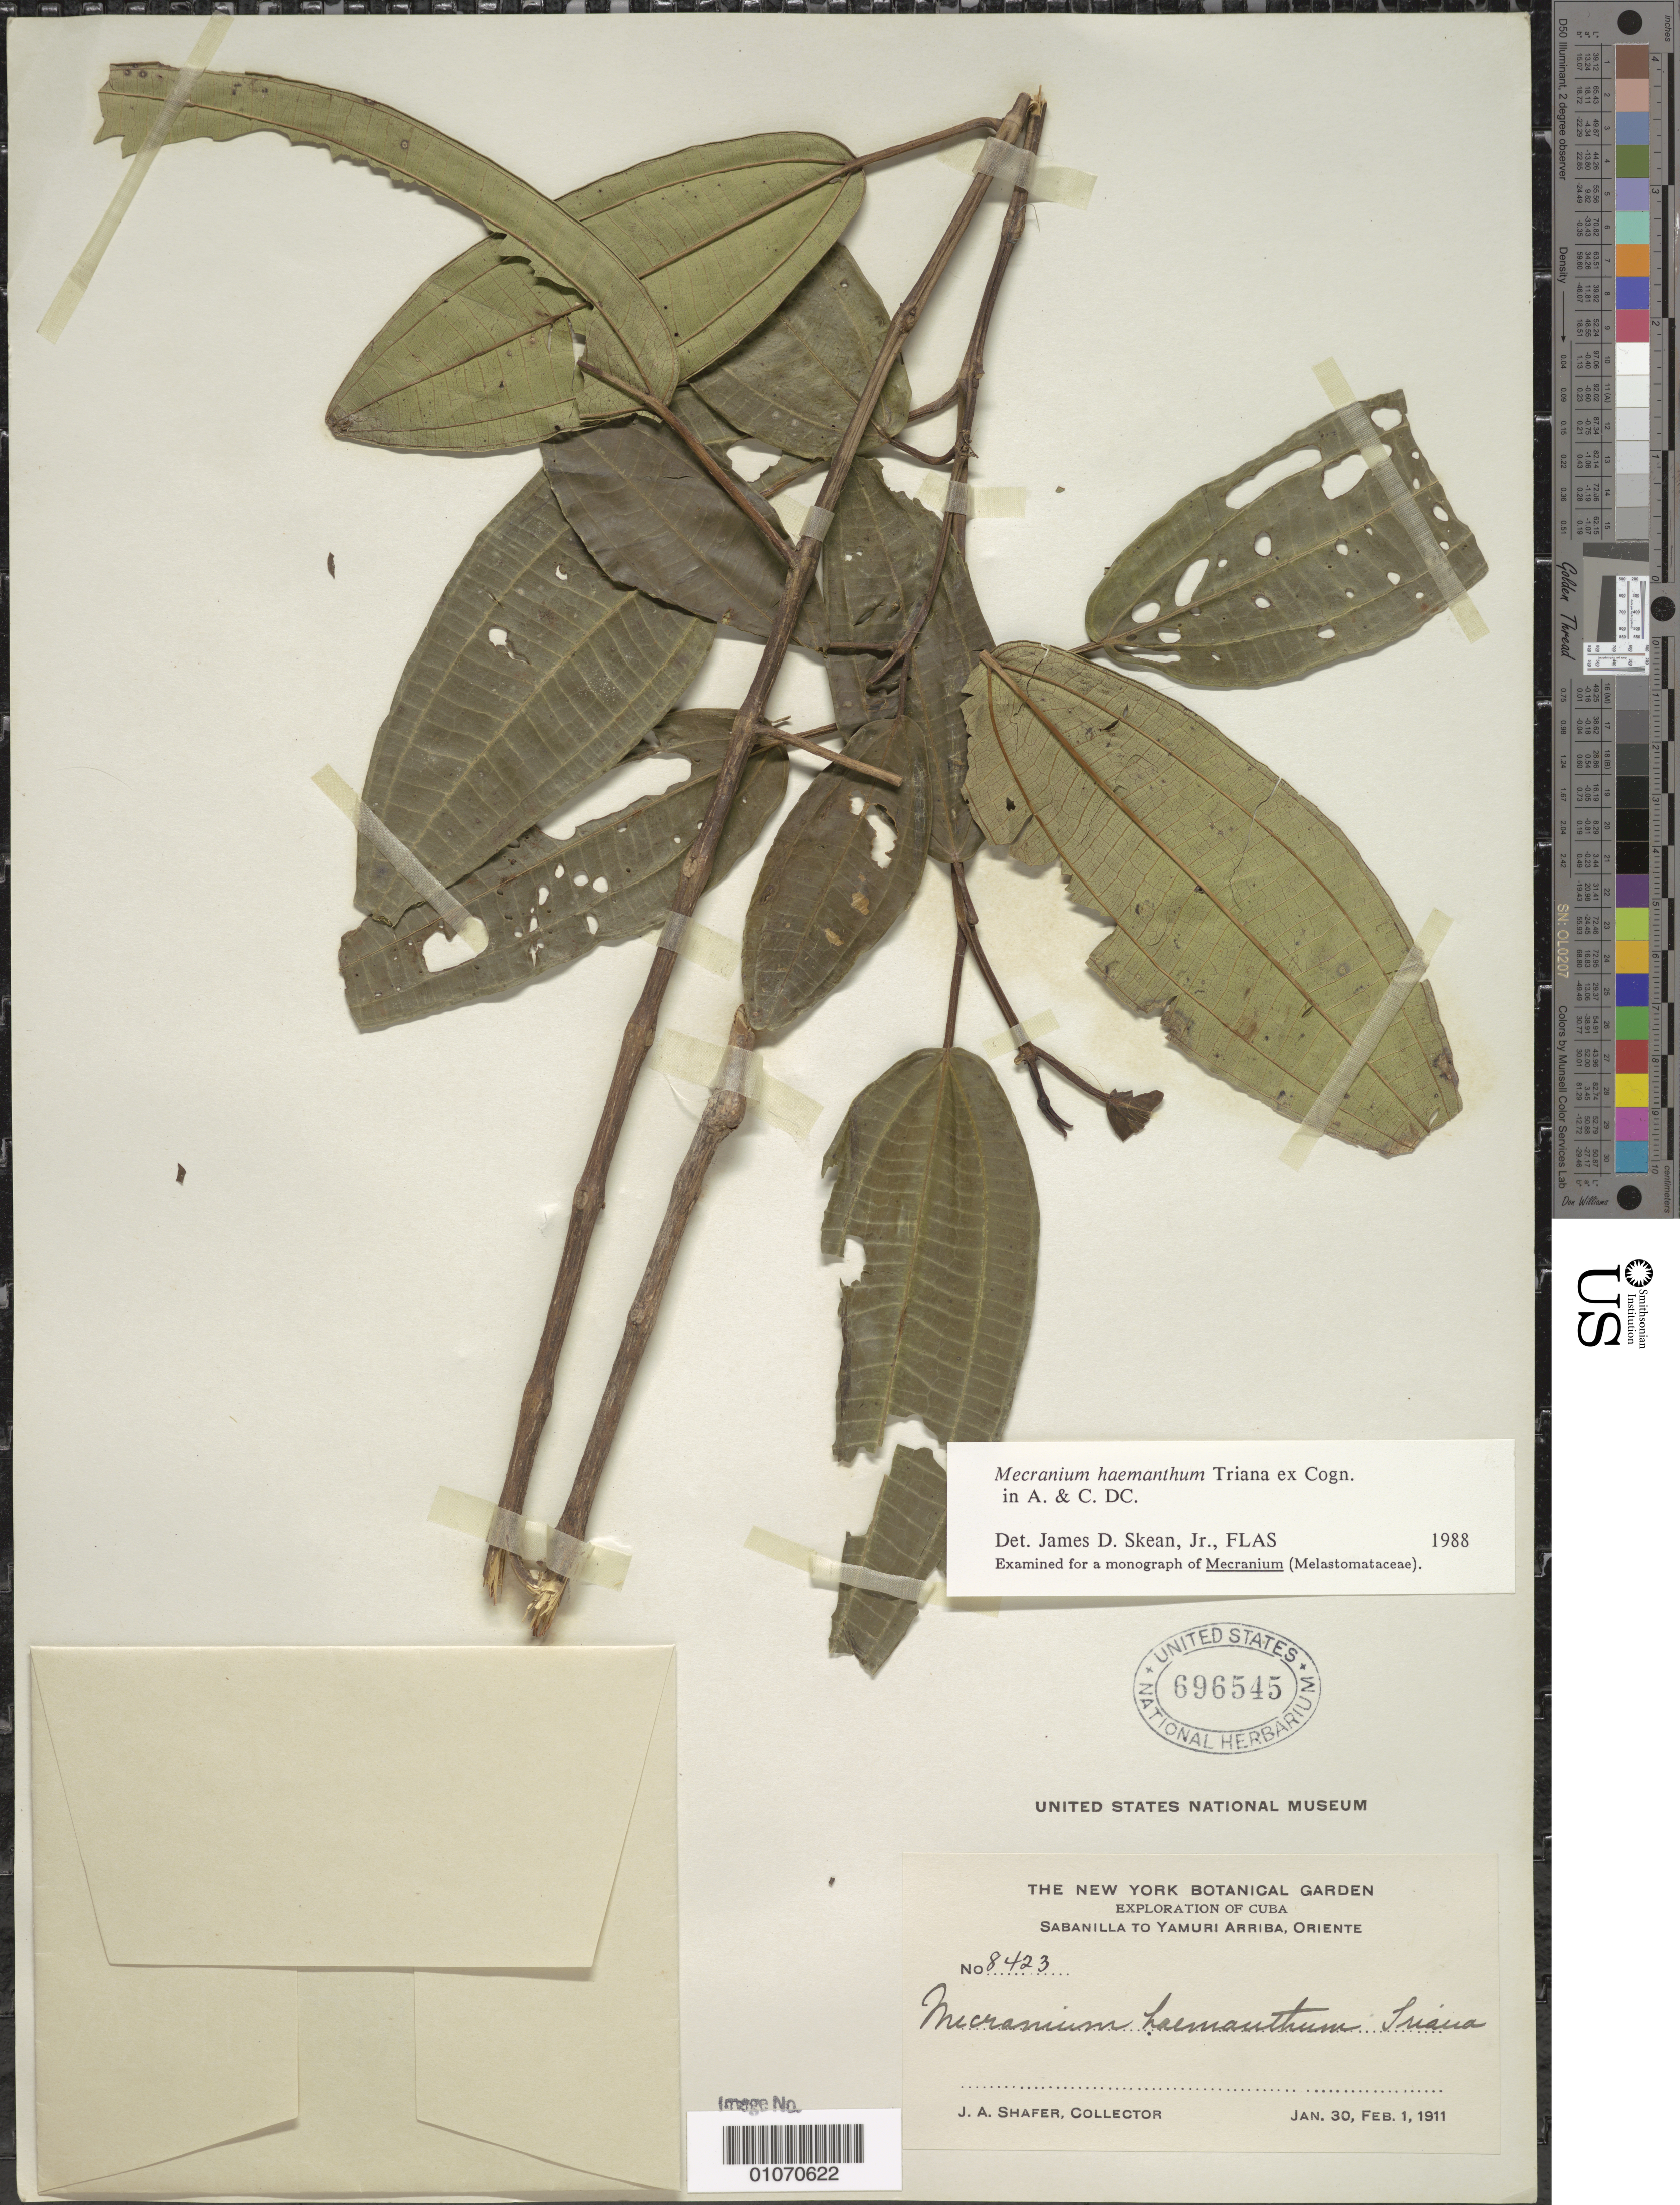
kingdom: Plantae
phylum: Tracheophyta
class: Magnoliopsida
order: Myrtales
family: Melastomataceae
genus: Mecranium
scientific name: Mecranium haemanthum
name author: Triana ex Cogn. in A. DC. & C. DC.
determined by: Skean, J. D., Jr.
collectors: J. A. Shafer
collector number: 8423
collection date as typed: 30 Jan 1911 and 01 Feb 1911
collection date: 1911-01-30,1911-02-01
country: Cuba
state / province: Oriente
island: Cuba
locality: Sabanilla to Yamuri Arriba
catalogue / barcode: US 696545